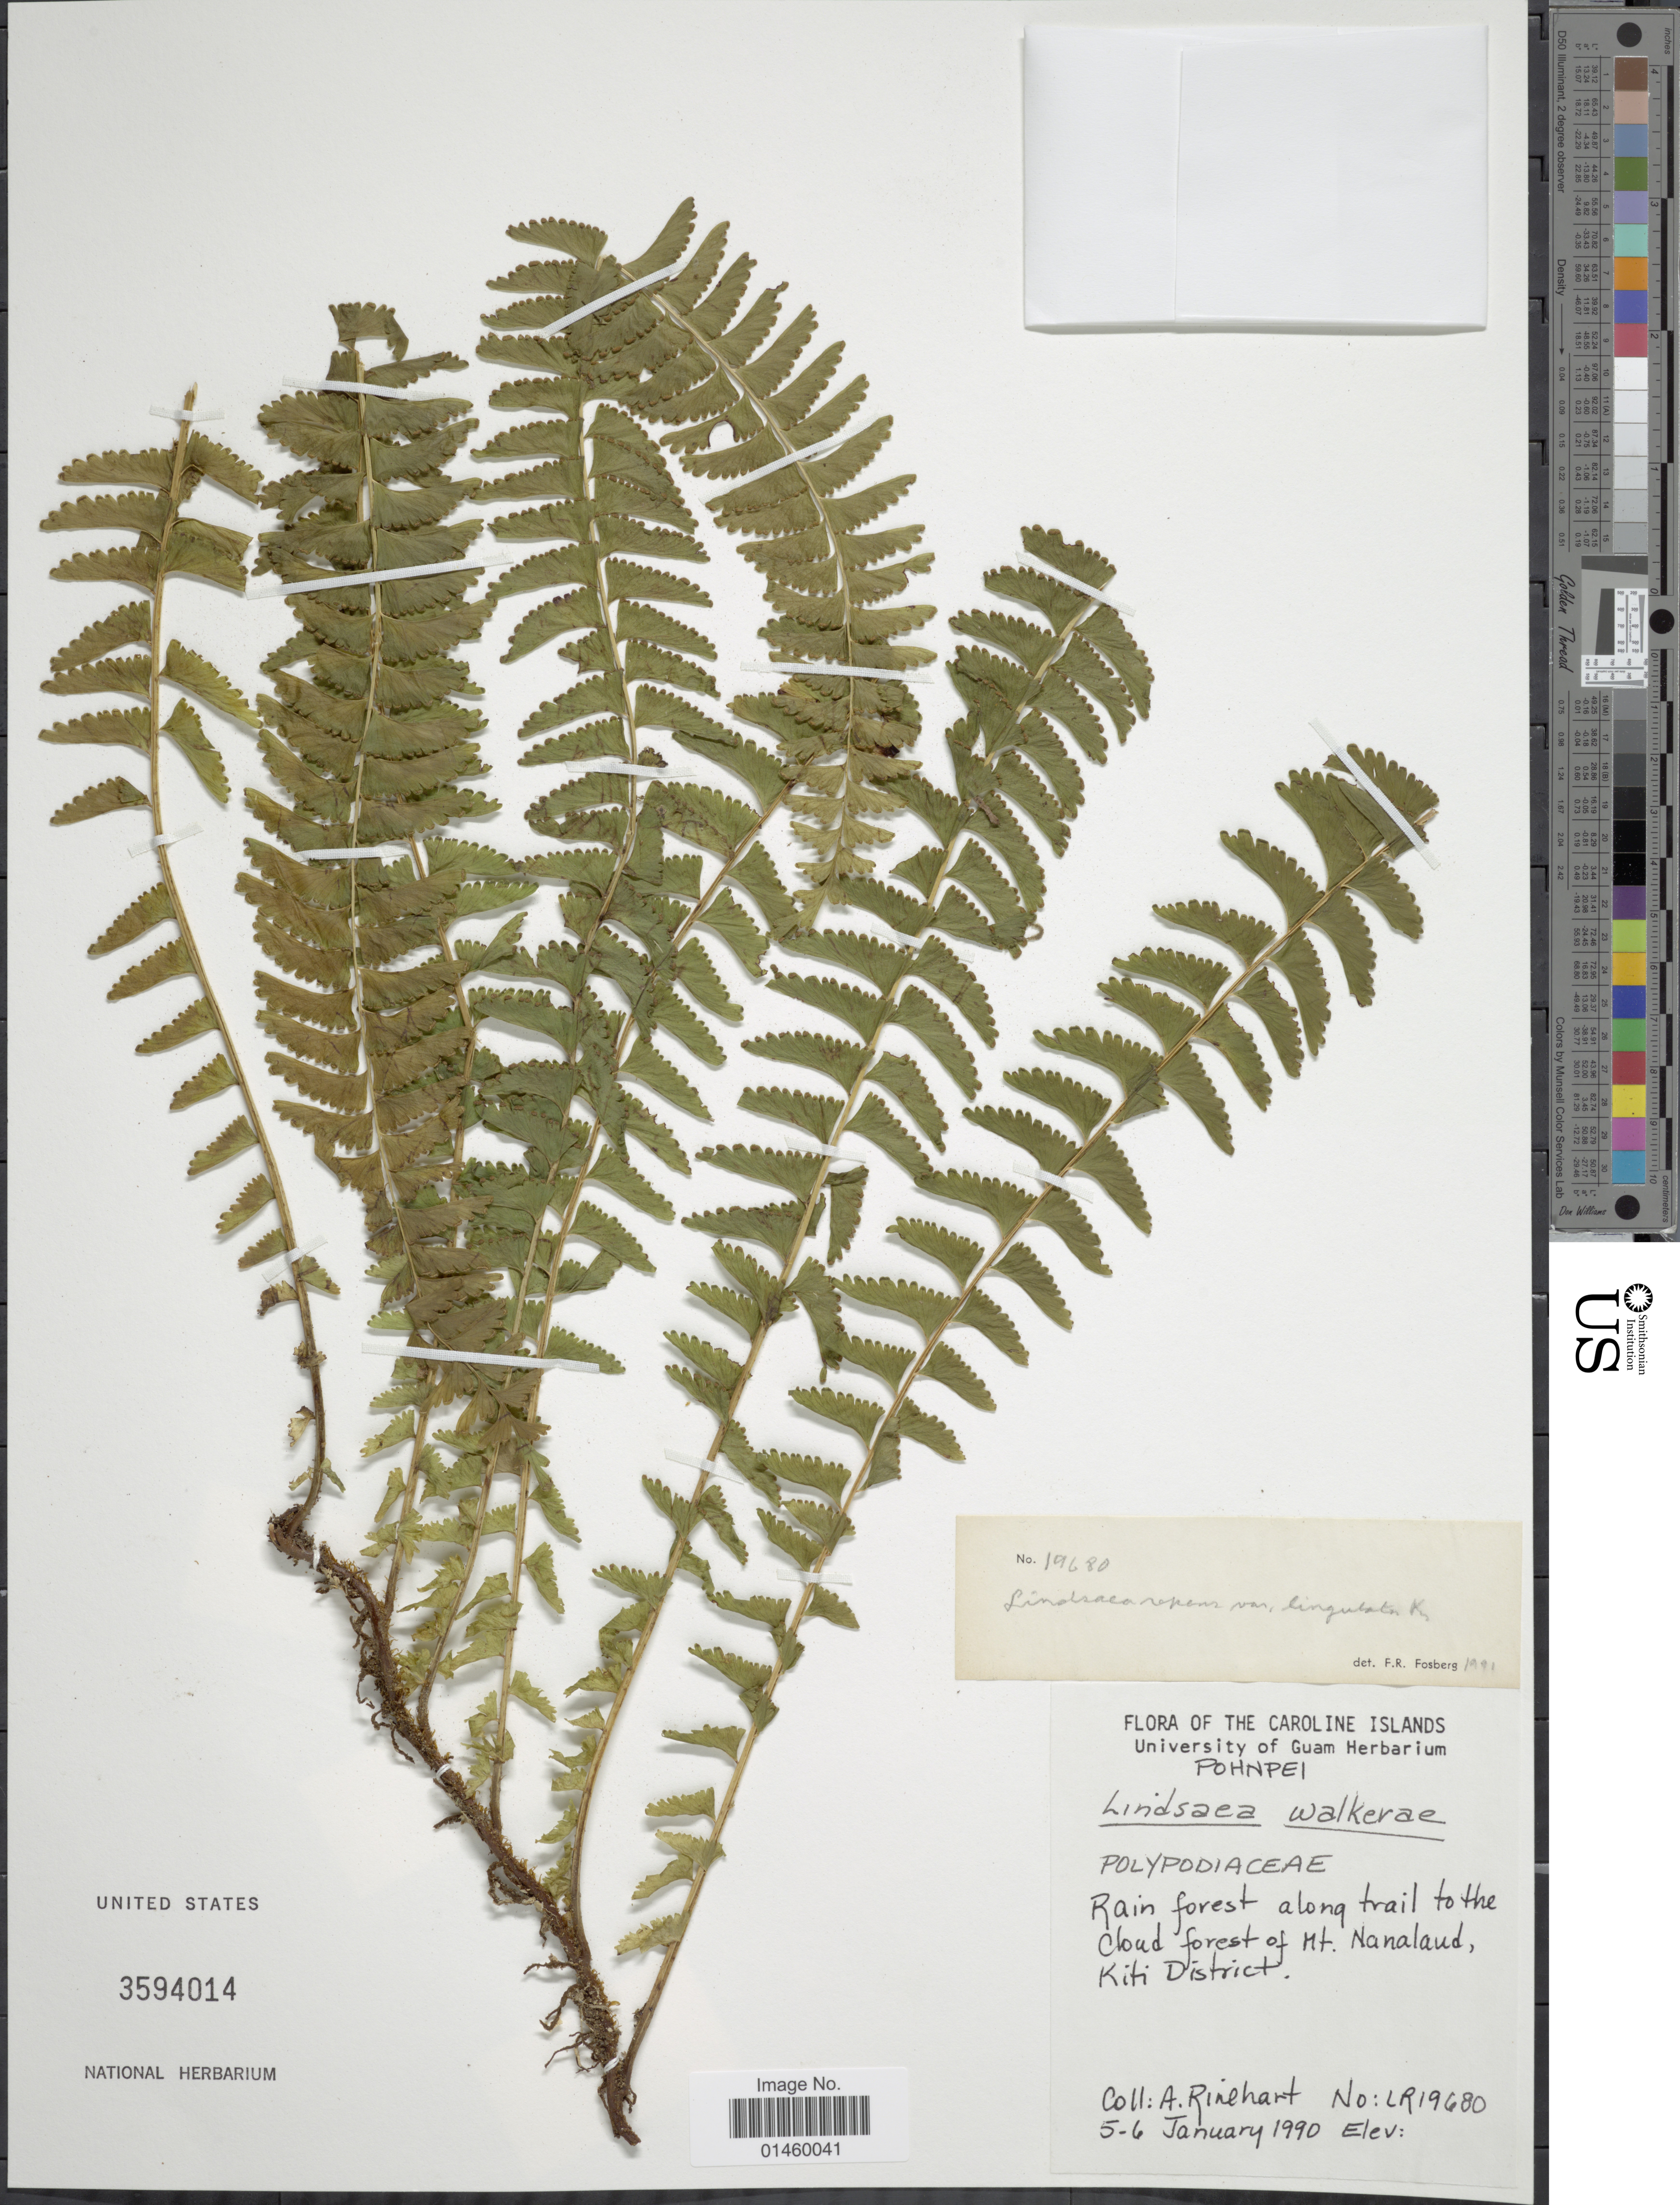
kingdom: Plantae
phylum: Tracheophyta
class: Polypodiopsida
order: Polypodiales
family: Lindsaeaceae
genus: Lindsaea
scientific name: Lindsaea repens var. lingulata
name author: K.U. Kramer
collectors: A. Rinehart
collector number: LR19680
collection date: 1990-01-05/1990-01-06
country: Micronesia, Federated States of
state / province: Pohnpei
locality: The Caroline Islands. Rain forest along trail to the cloud forest of Mt. Nanalaud, Kiti District.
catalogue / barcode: US 3594014